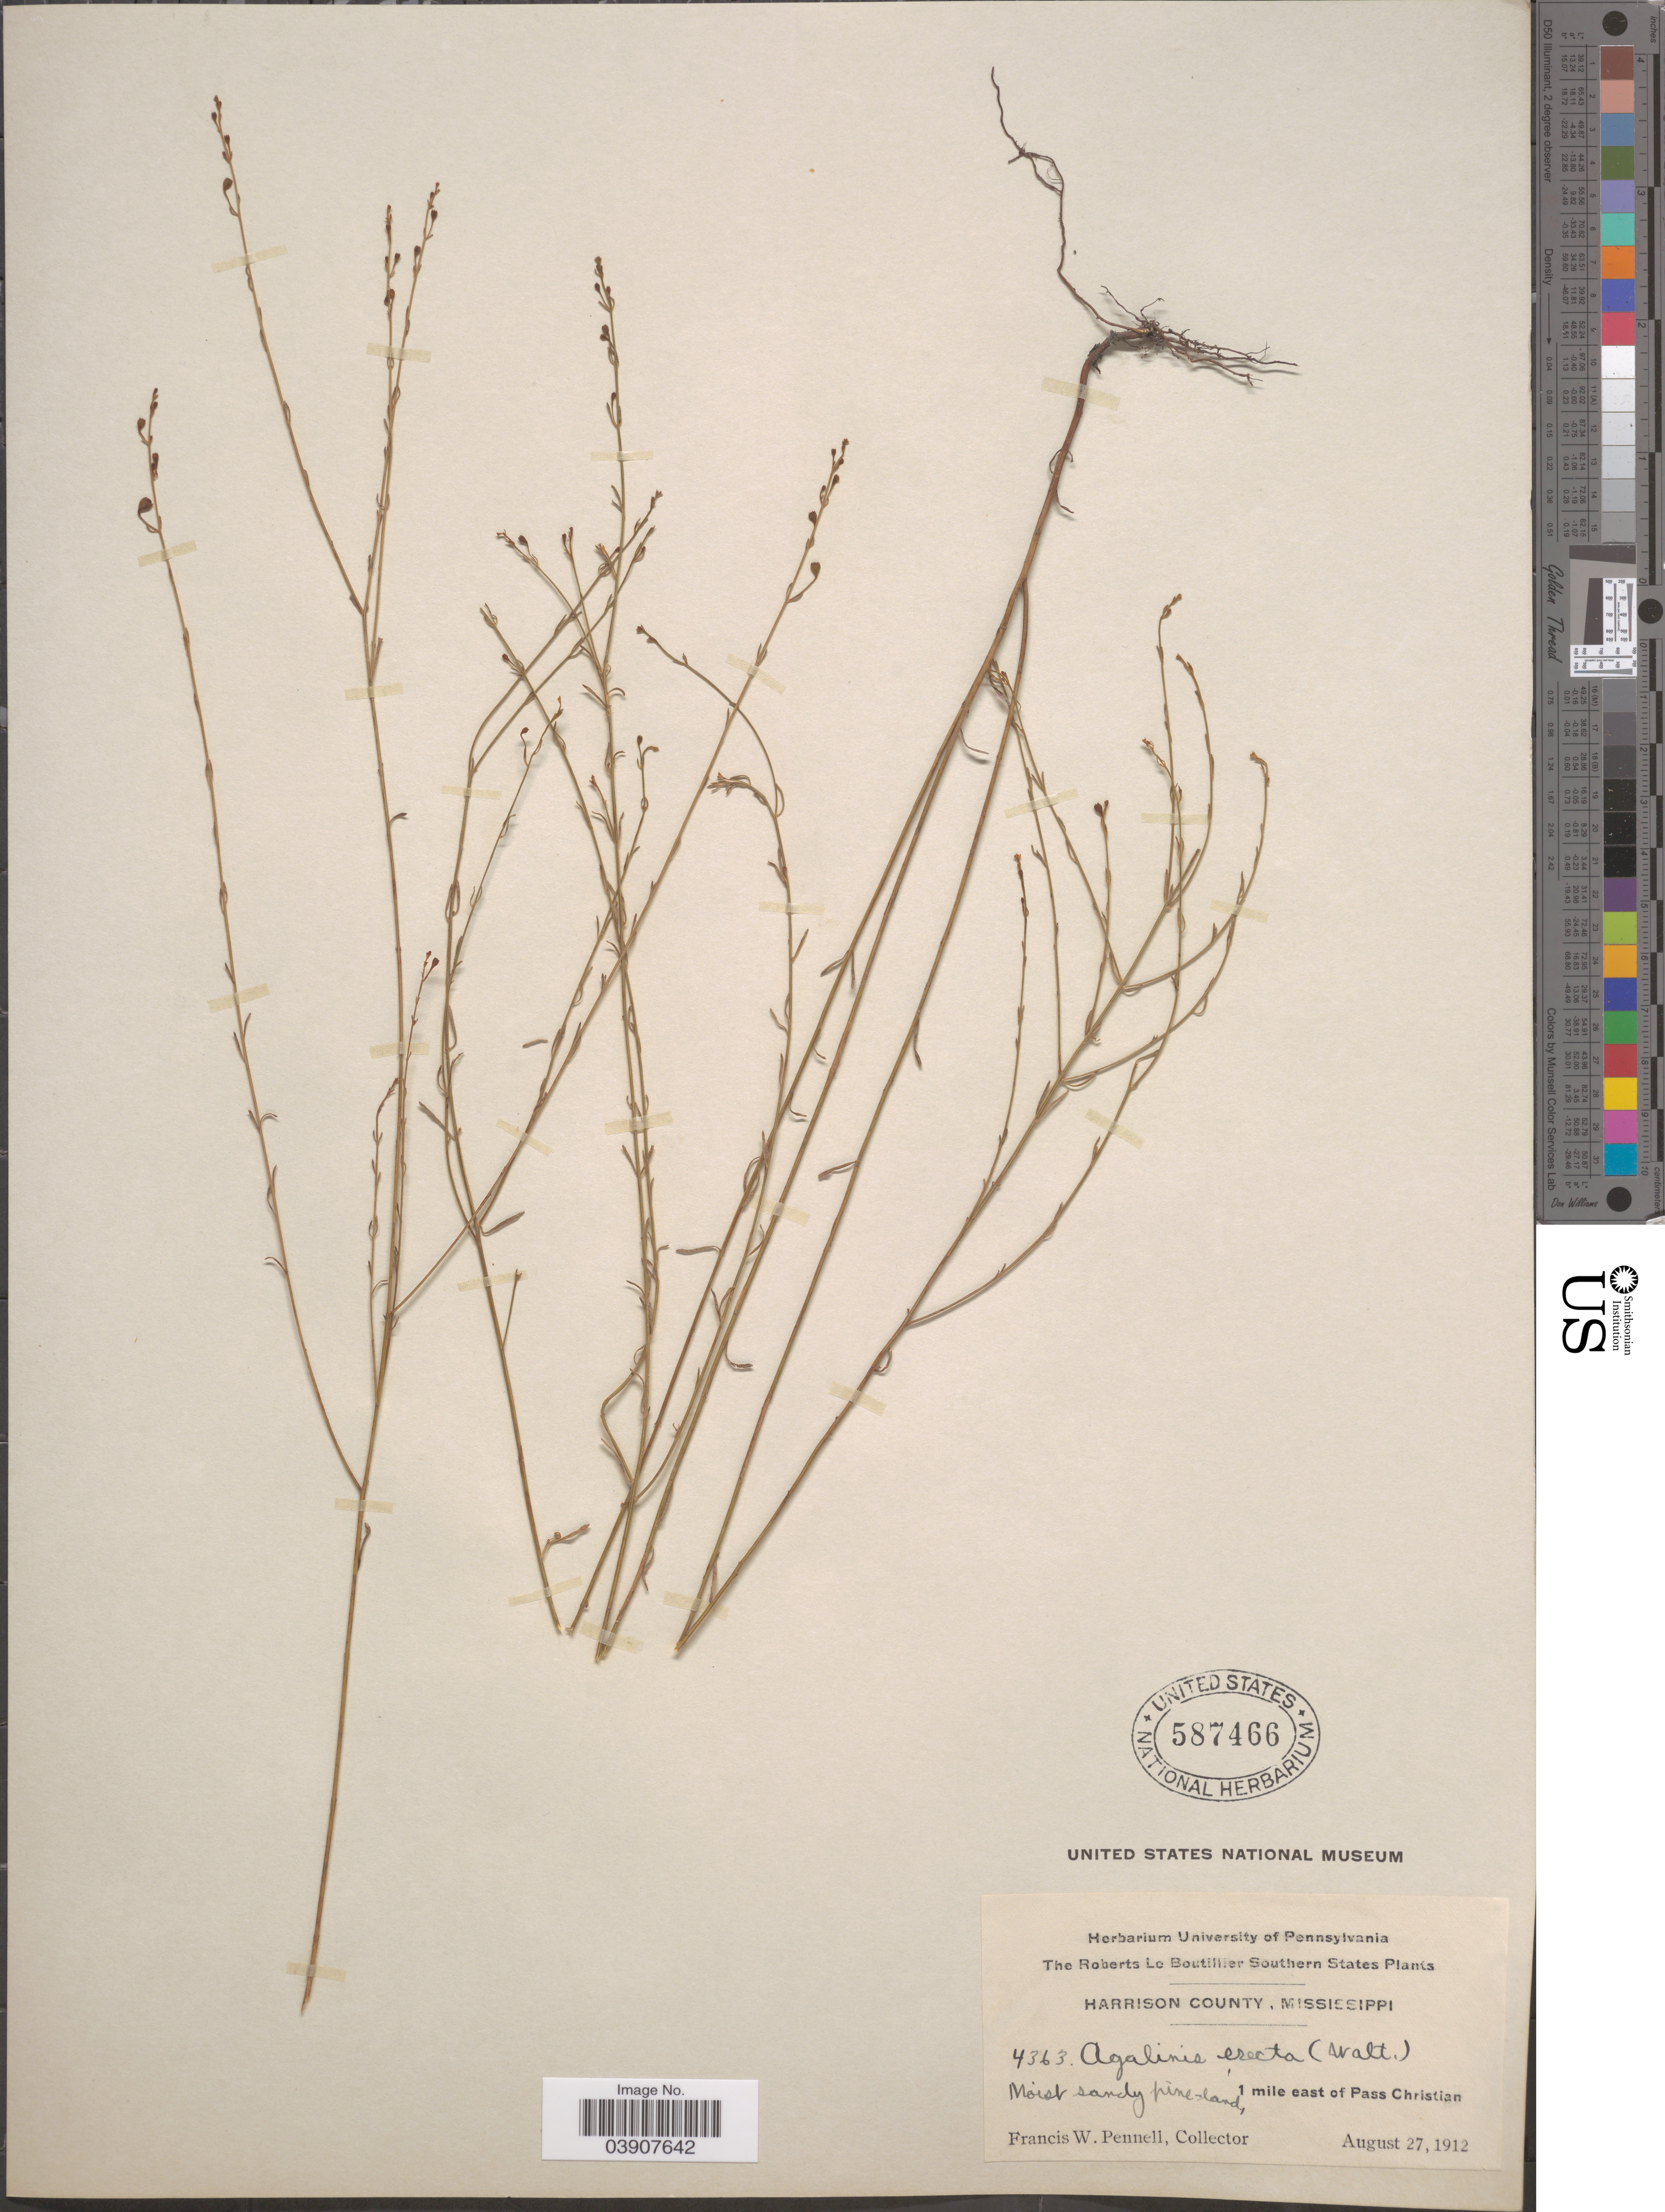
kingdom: Plantae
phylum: Tracheophyta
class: Magnoliopsida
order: Lamiales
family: Orobanchaceae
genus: Agalinis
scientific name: Agalinis erecta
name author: Pennell ex Small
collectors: F. W. Pennell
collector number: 4363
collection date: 1912-08-27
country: United States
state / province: Mississippi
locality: Southern States. Harrison County, 1 mile east of Pass Christian.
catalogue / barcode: US 587466